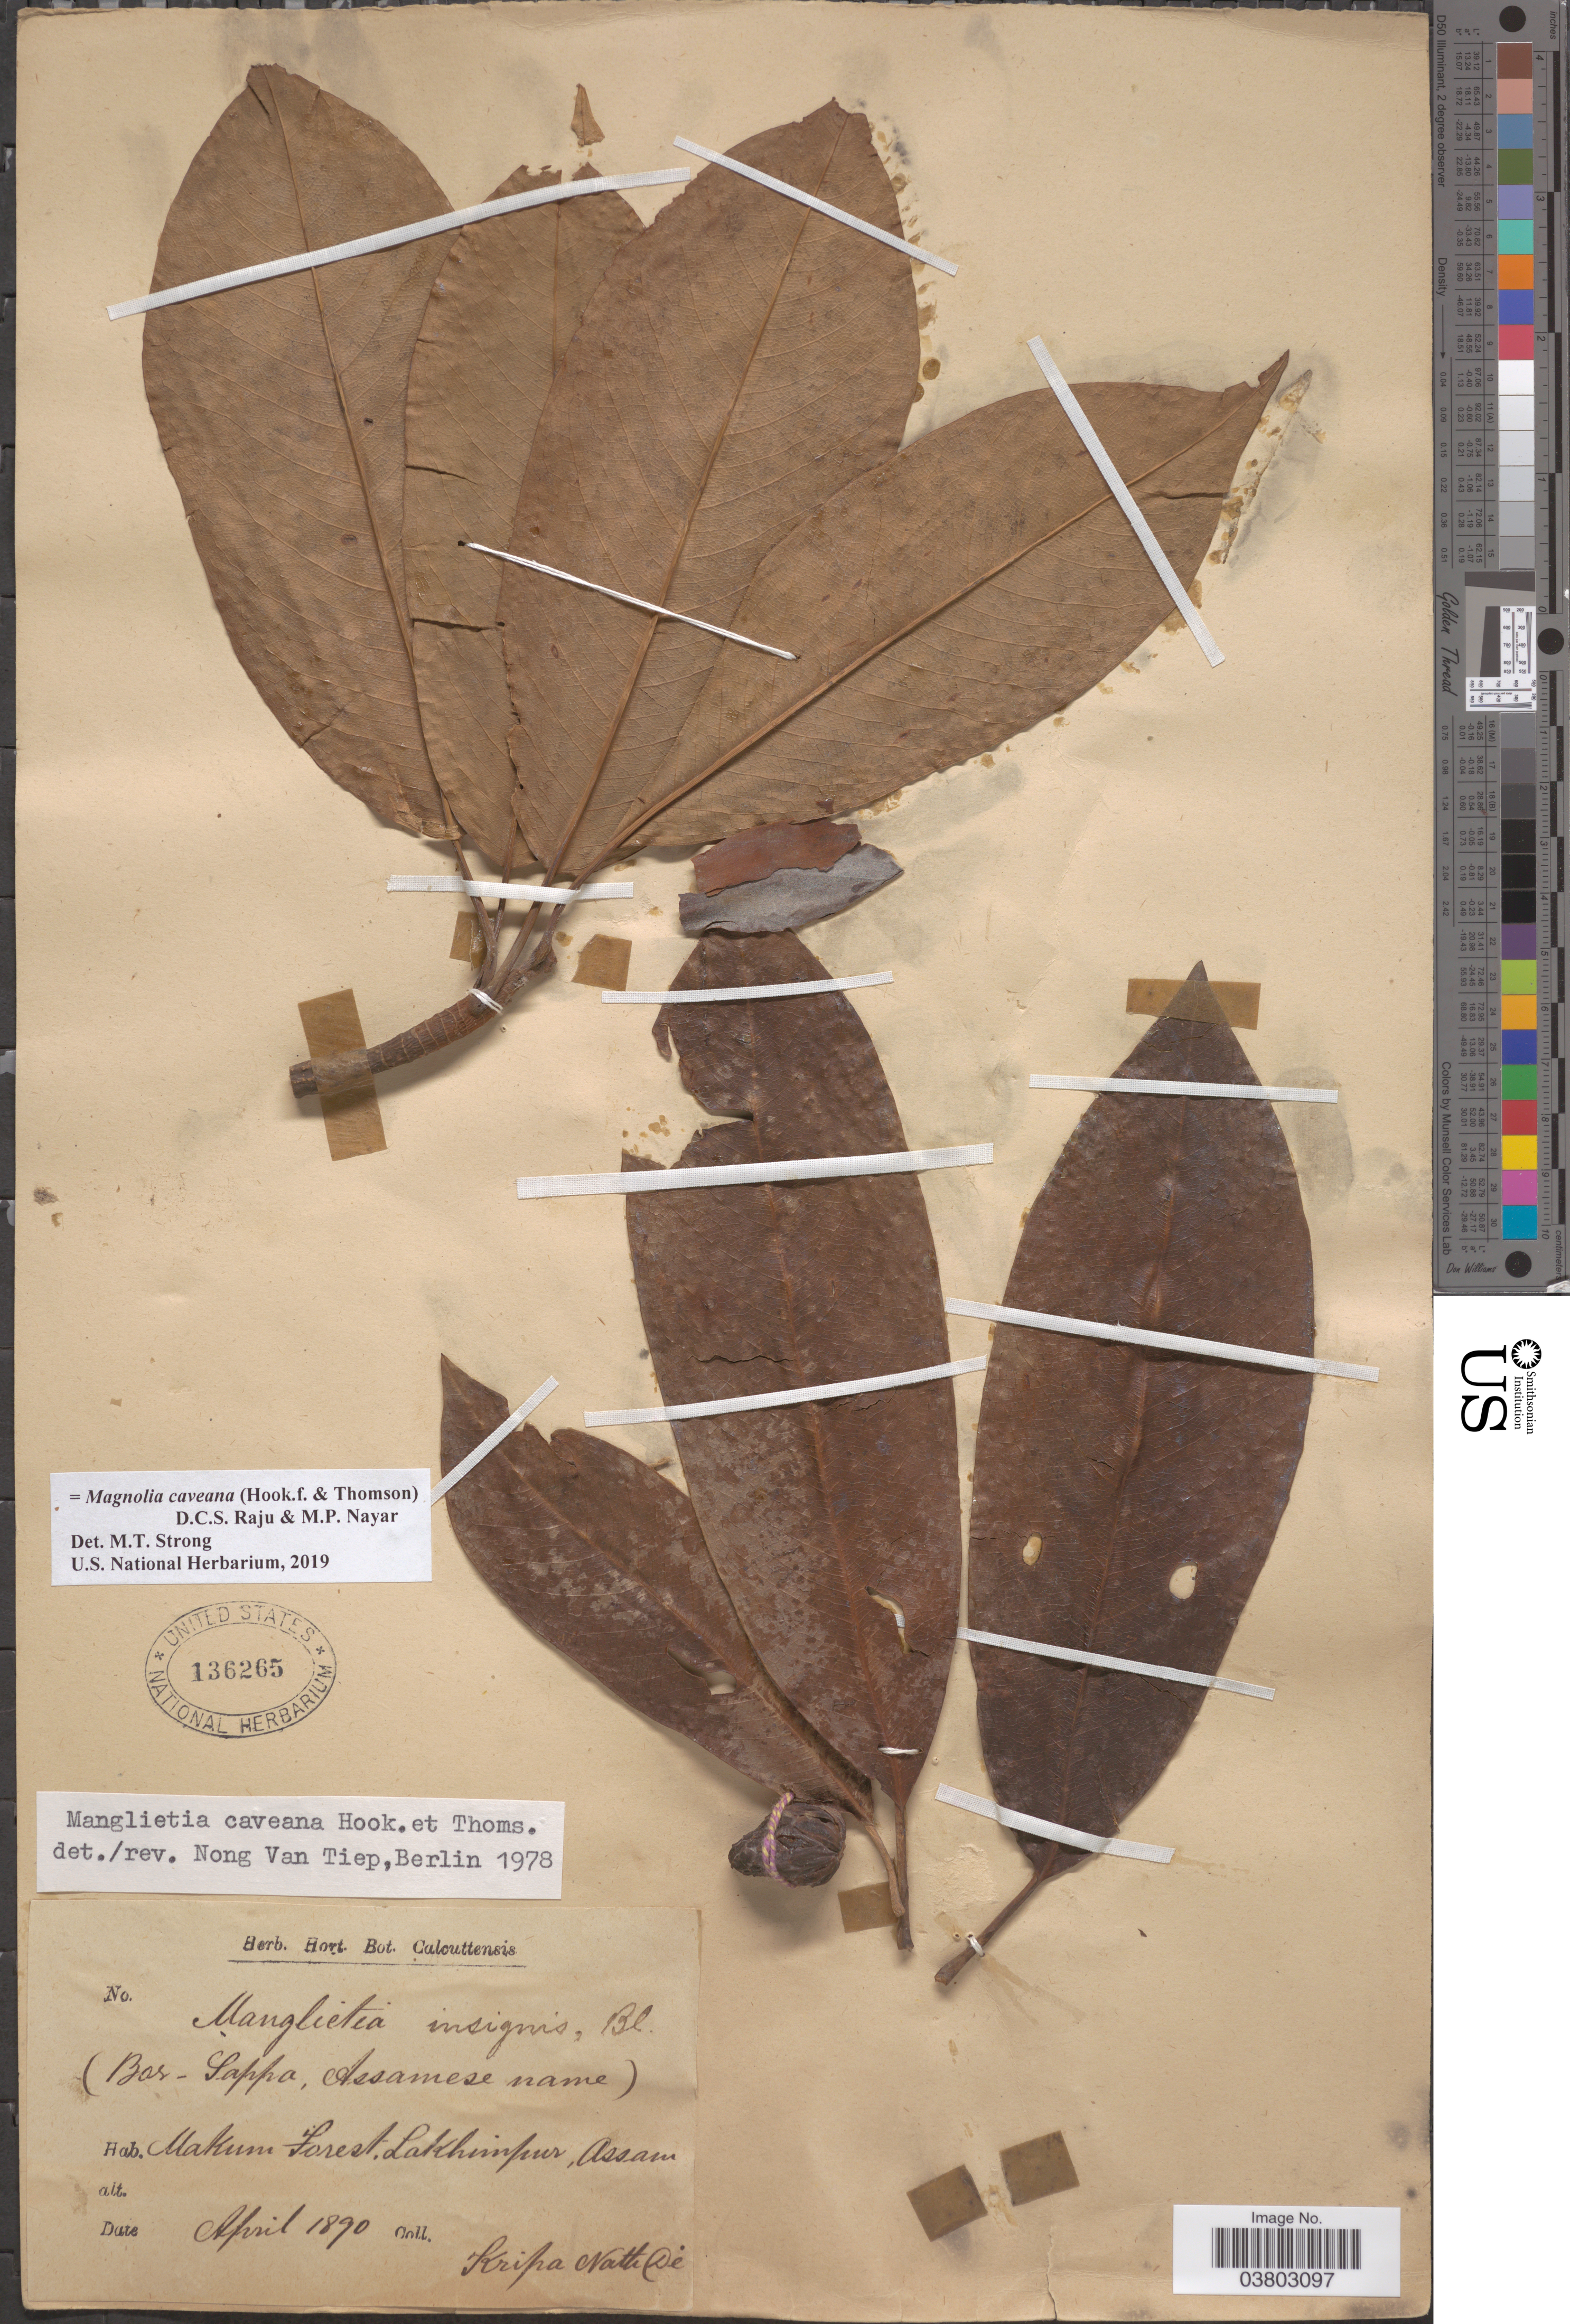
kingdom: Plantae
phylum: Tracheophyta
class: Magnoliopsida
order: Magnoliales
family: Magnoliaceae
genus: Magnolia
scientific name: Magnolia caveana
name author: (Hook. f. & Thomson) D.C.S. Raju & M.P. Nayar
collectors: K. Nath De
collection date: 1890-04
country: India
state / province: Assam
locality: Makum Forest, Lakhinpur.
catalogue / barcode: US 136265